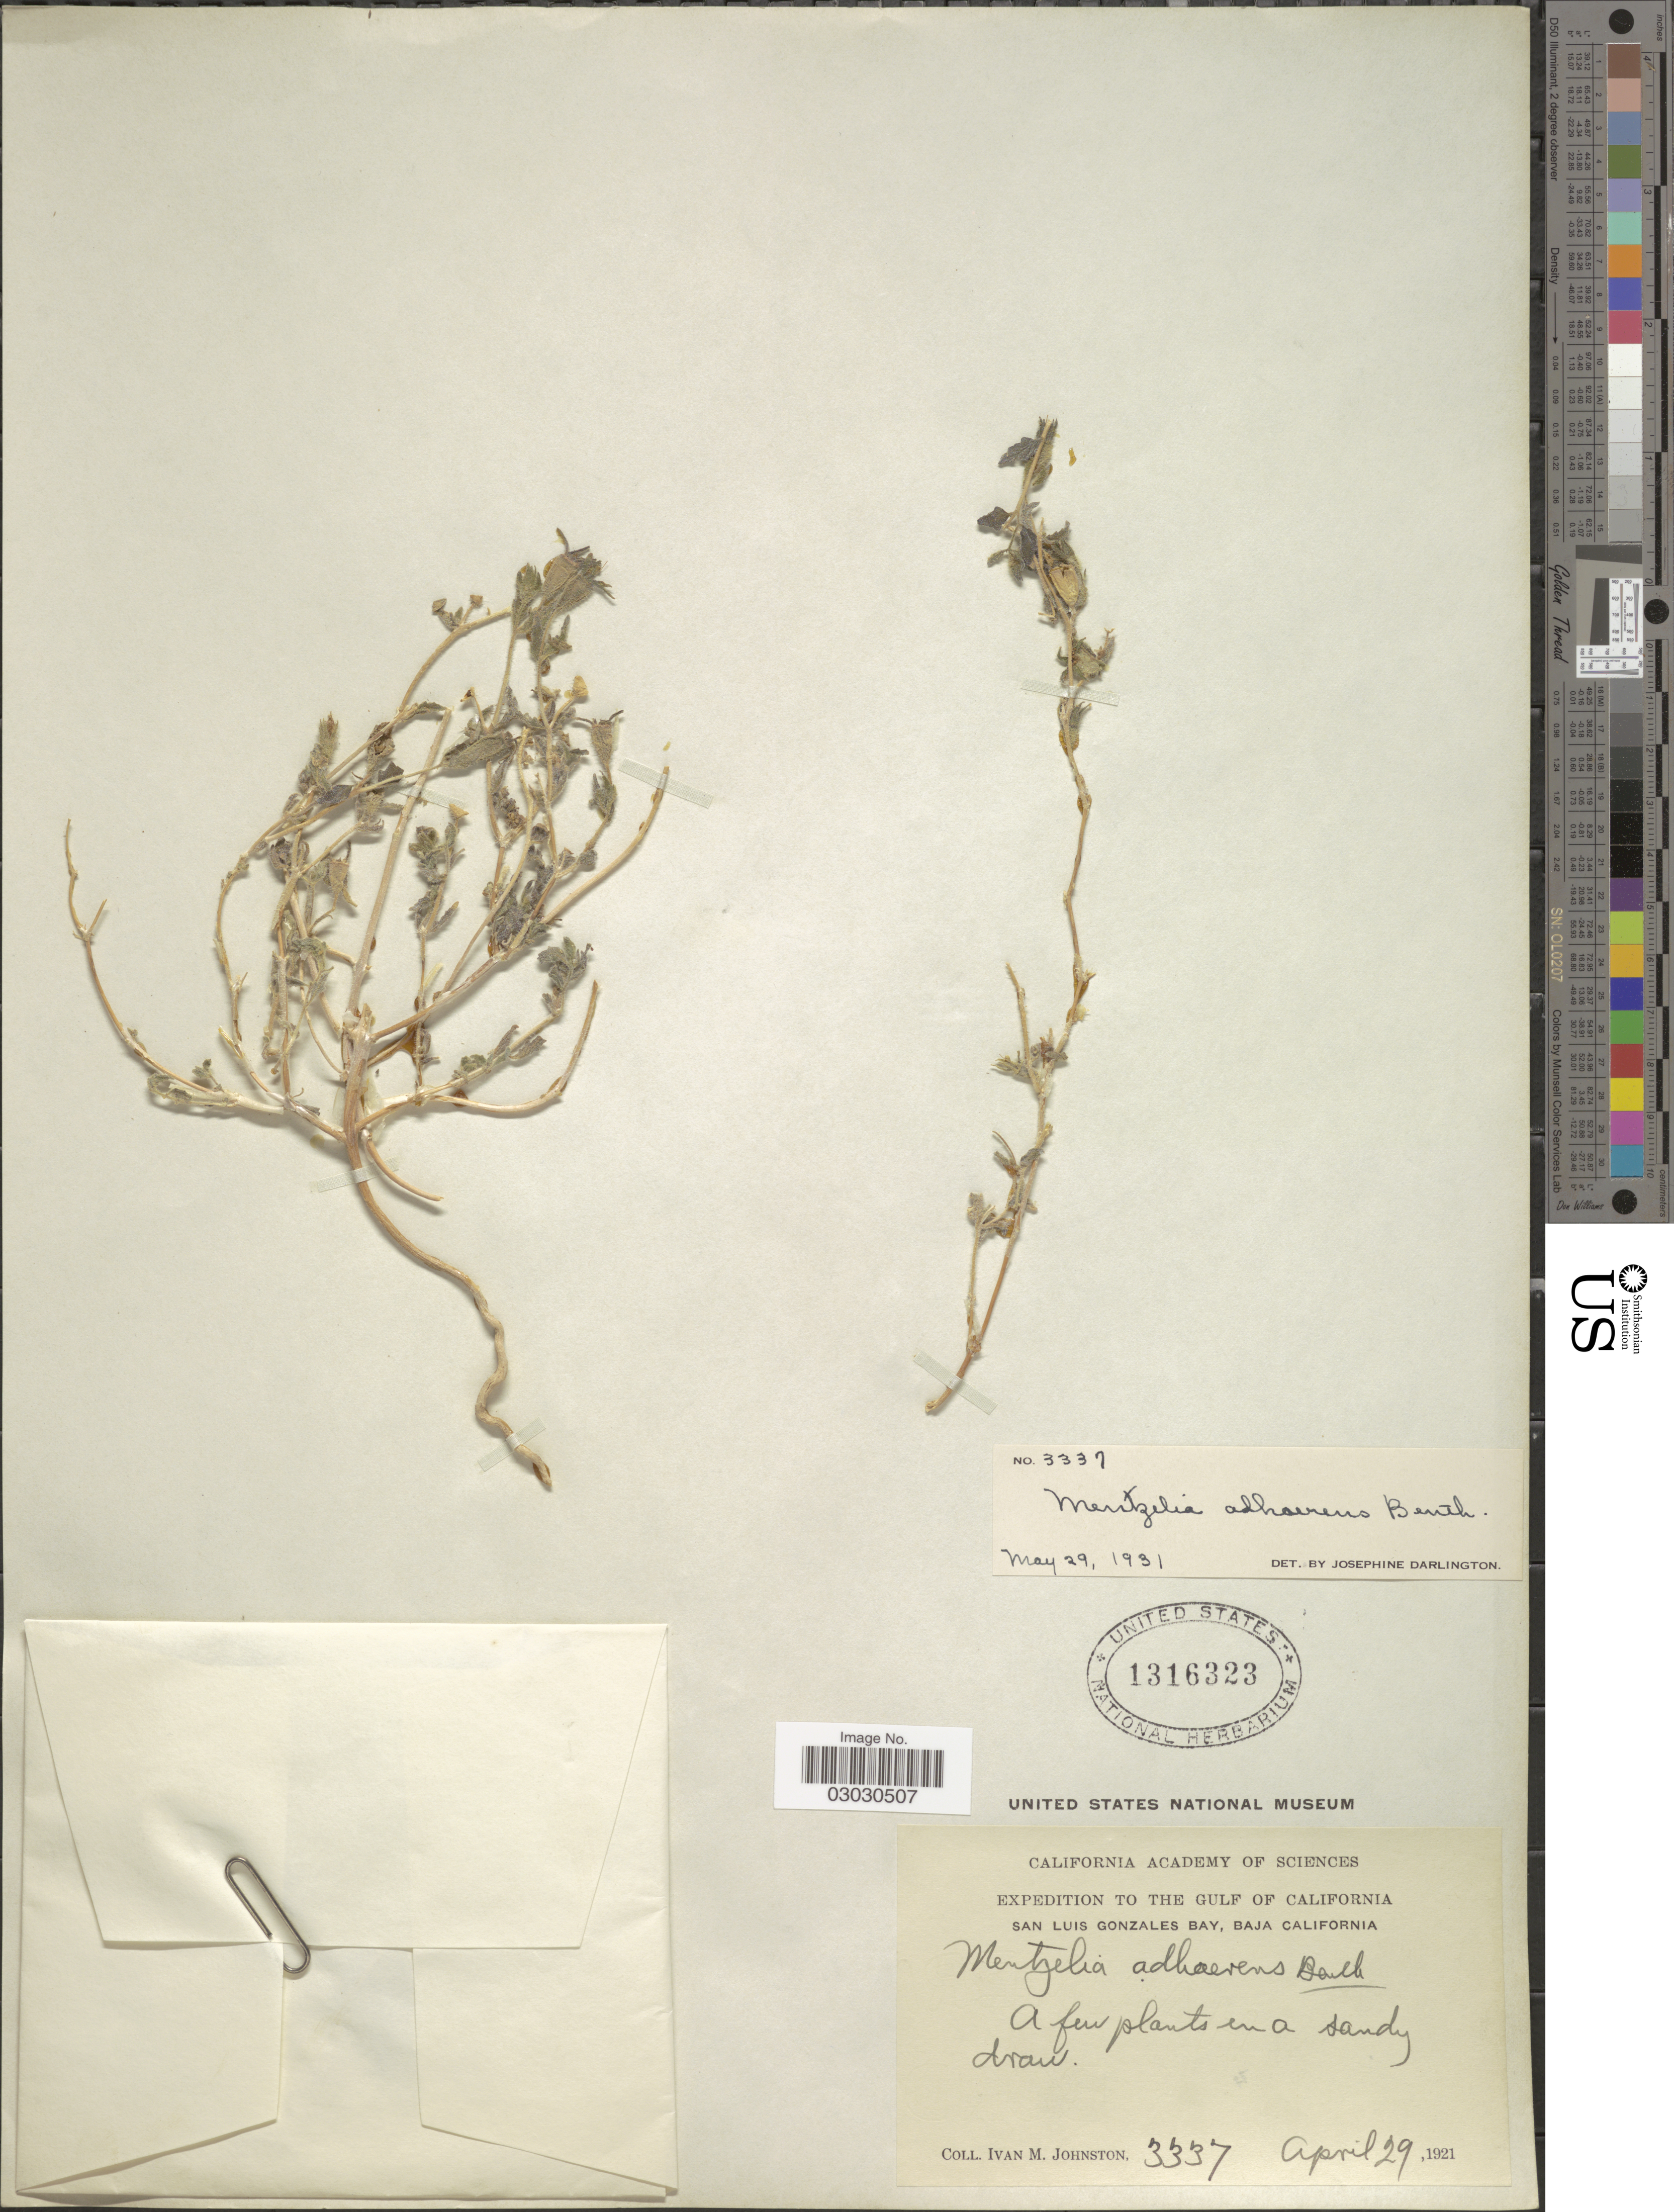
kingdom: Plantae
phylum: Tracheophyta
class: Magnoliopsida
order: Cornales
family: Loasaceae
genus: Mentzelia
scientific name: Mentzelia adhaerens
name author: Benth.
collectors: I.M. Johnston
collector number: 3337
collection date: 1921-04-29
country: Mexico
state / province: Baja California Norte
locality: The Gulf of California. San Luis Gonzales Bay.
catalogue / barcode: US 1316323